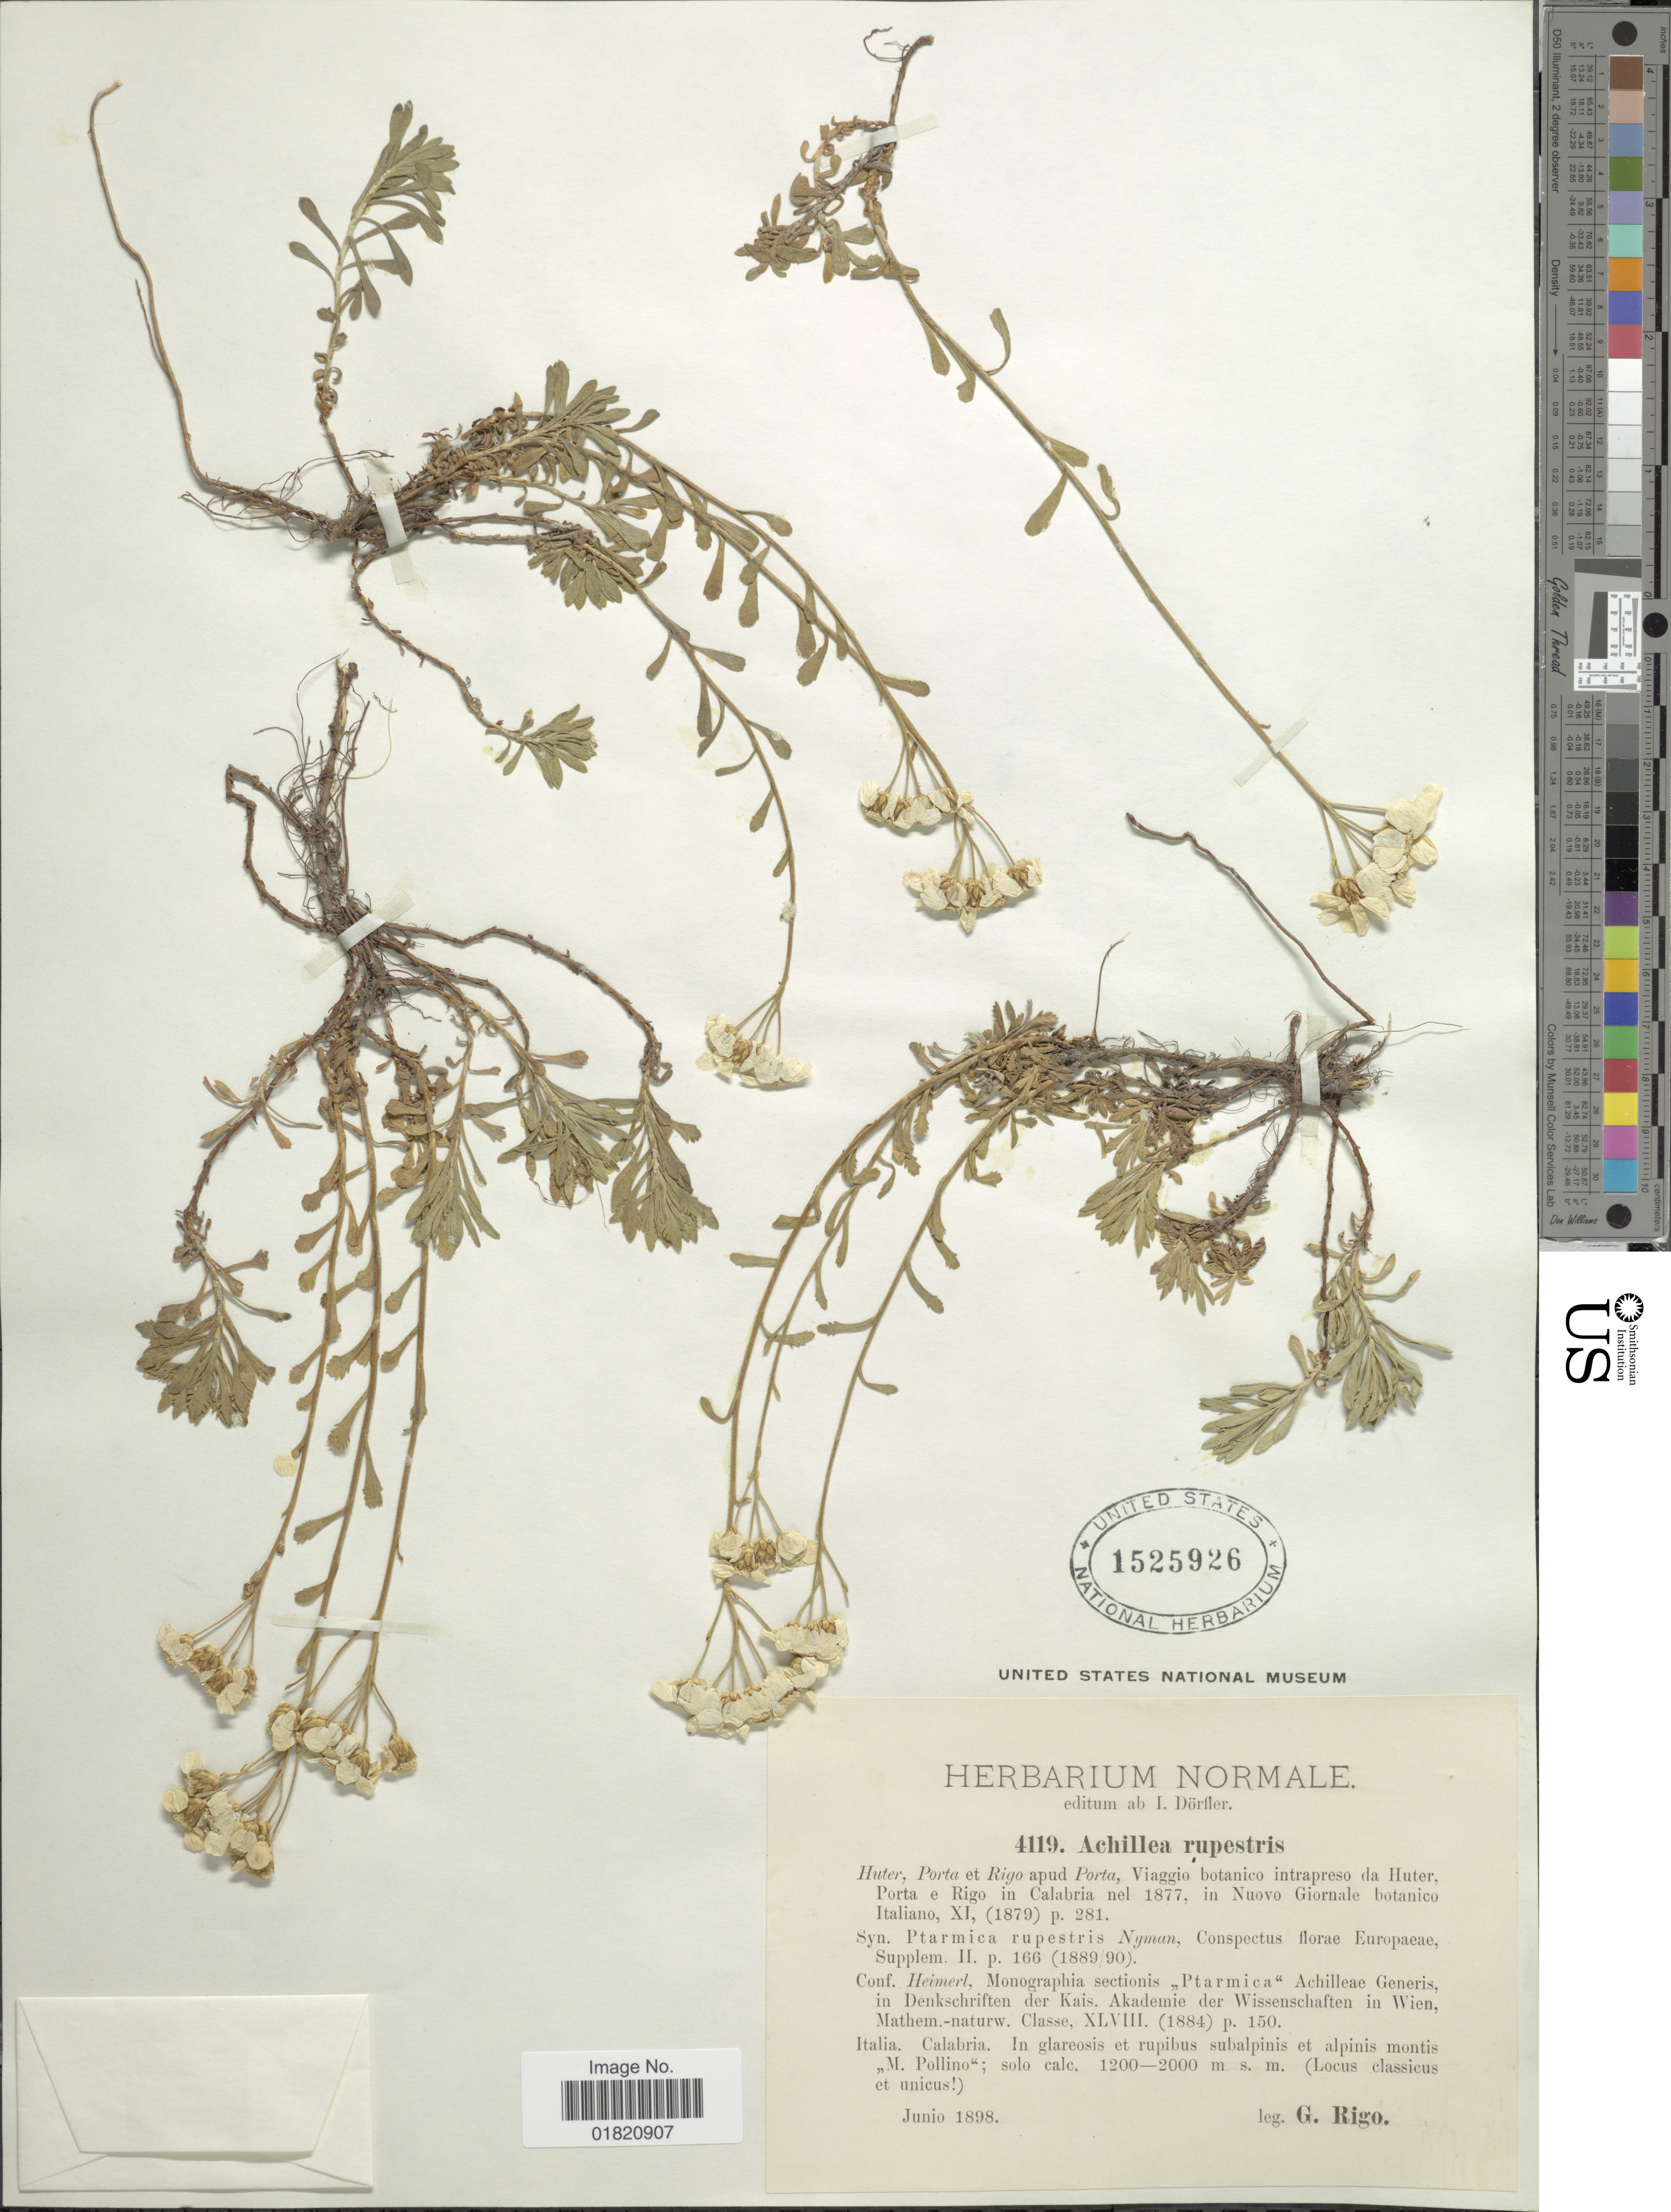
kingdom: Plantae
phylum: Tracheophyta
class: Magnoliopsida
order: Asterales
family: Asteraceae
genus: Achillea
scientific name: Achillea rupestris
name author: Huter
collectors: G. Rigo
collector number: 4119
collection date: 1898-06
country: Italy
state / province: Calabria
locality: In glareosis et rupibus subalpinis et alpinis montis "M. Pollino"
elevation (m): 1200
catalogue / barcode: US 1525926